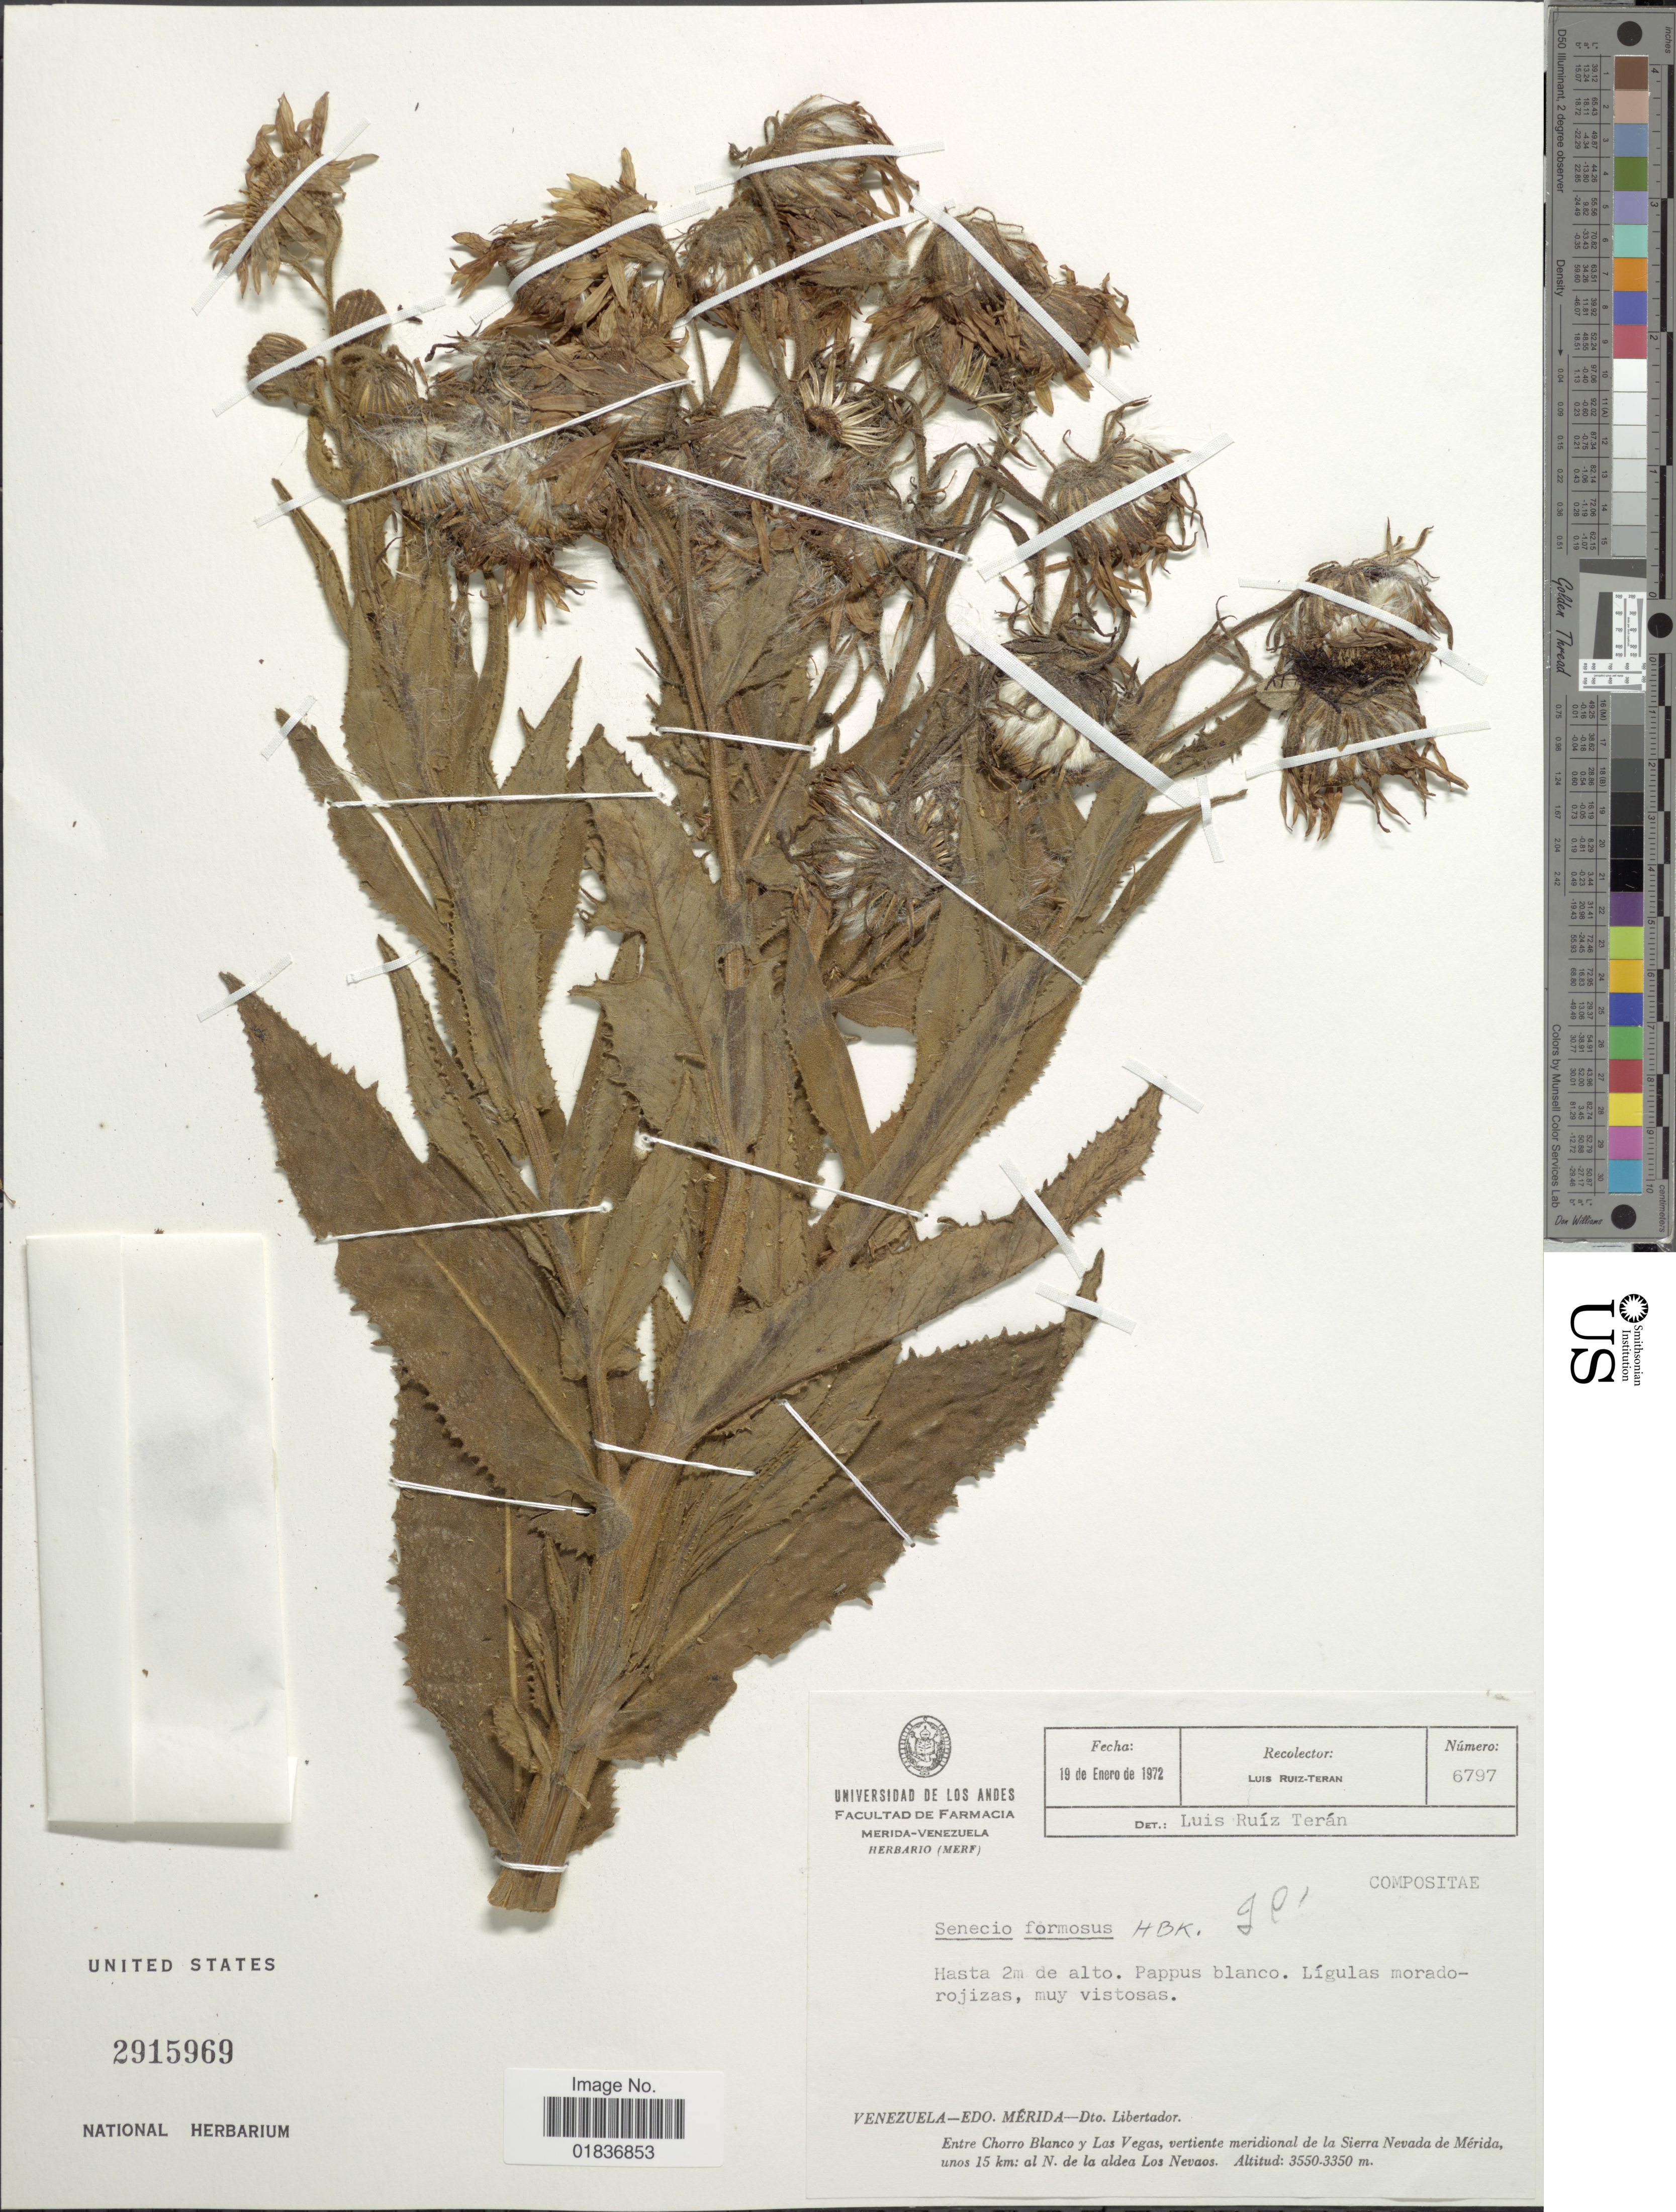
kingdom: Plantae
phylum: Tracheophyta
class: Magnoliopsida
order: Asterales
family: Asteraceae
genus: Senecio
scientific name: Senecio wedglacialis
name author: Cuatrec.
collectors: L. E. Ruíz-Terán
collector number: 6797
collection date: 1972-01-19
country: Venezuela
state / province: Mérida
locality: Edo. Merida-Dto.Libertador. Entre Chorro Blanco y Las Vegas, vertiente meridional de la Sierra Nevada de Merida, unos 15 km: al N de la aldea Los Nevaos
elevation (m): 3350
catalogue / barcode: US 2975969